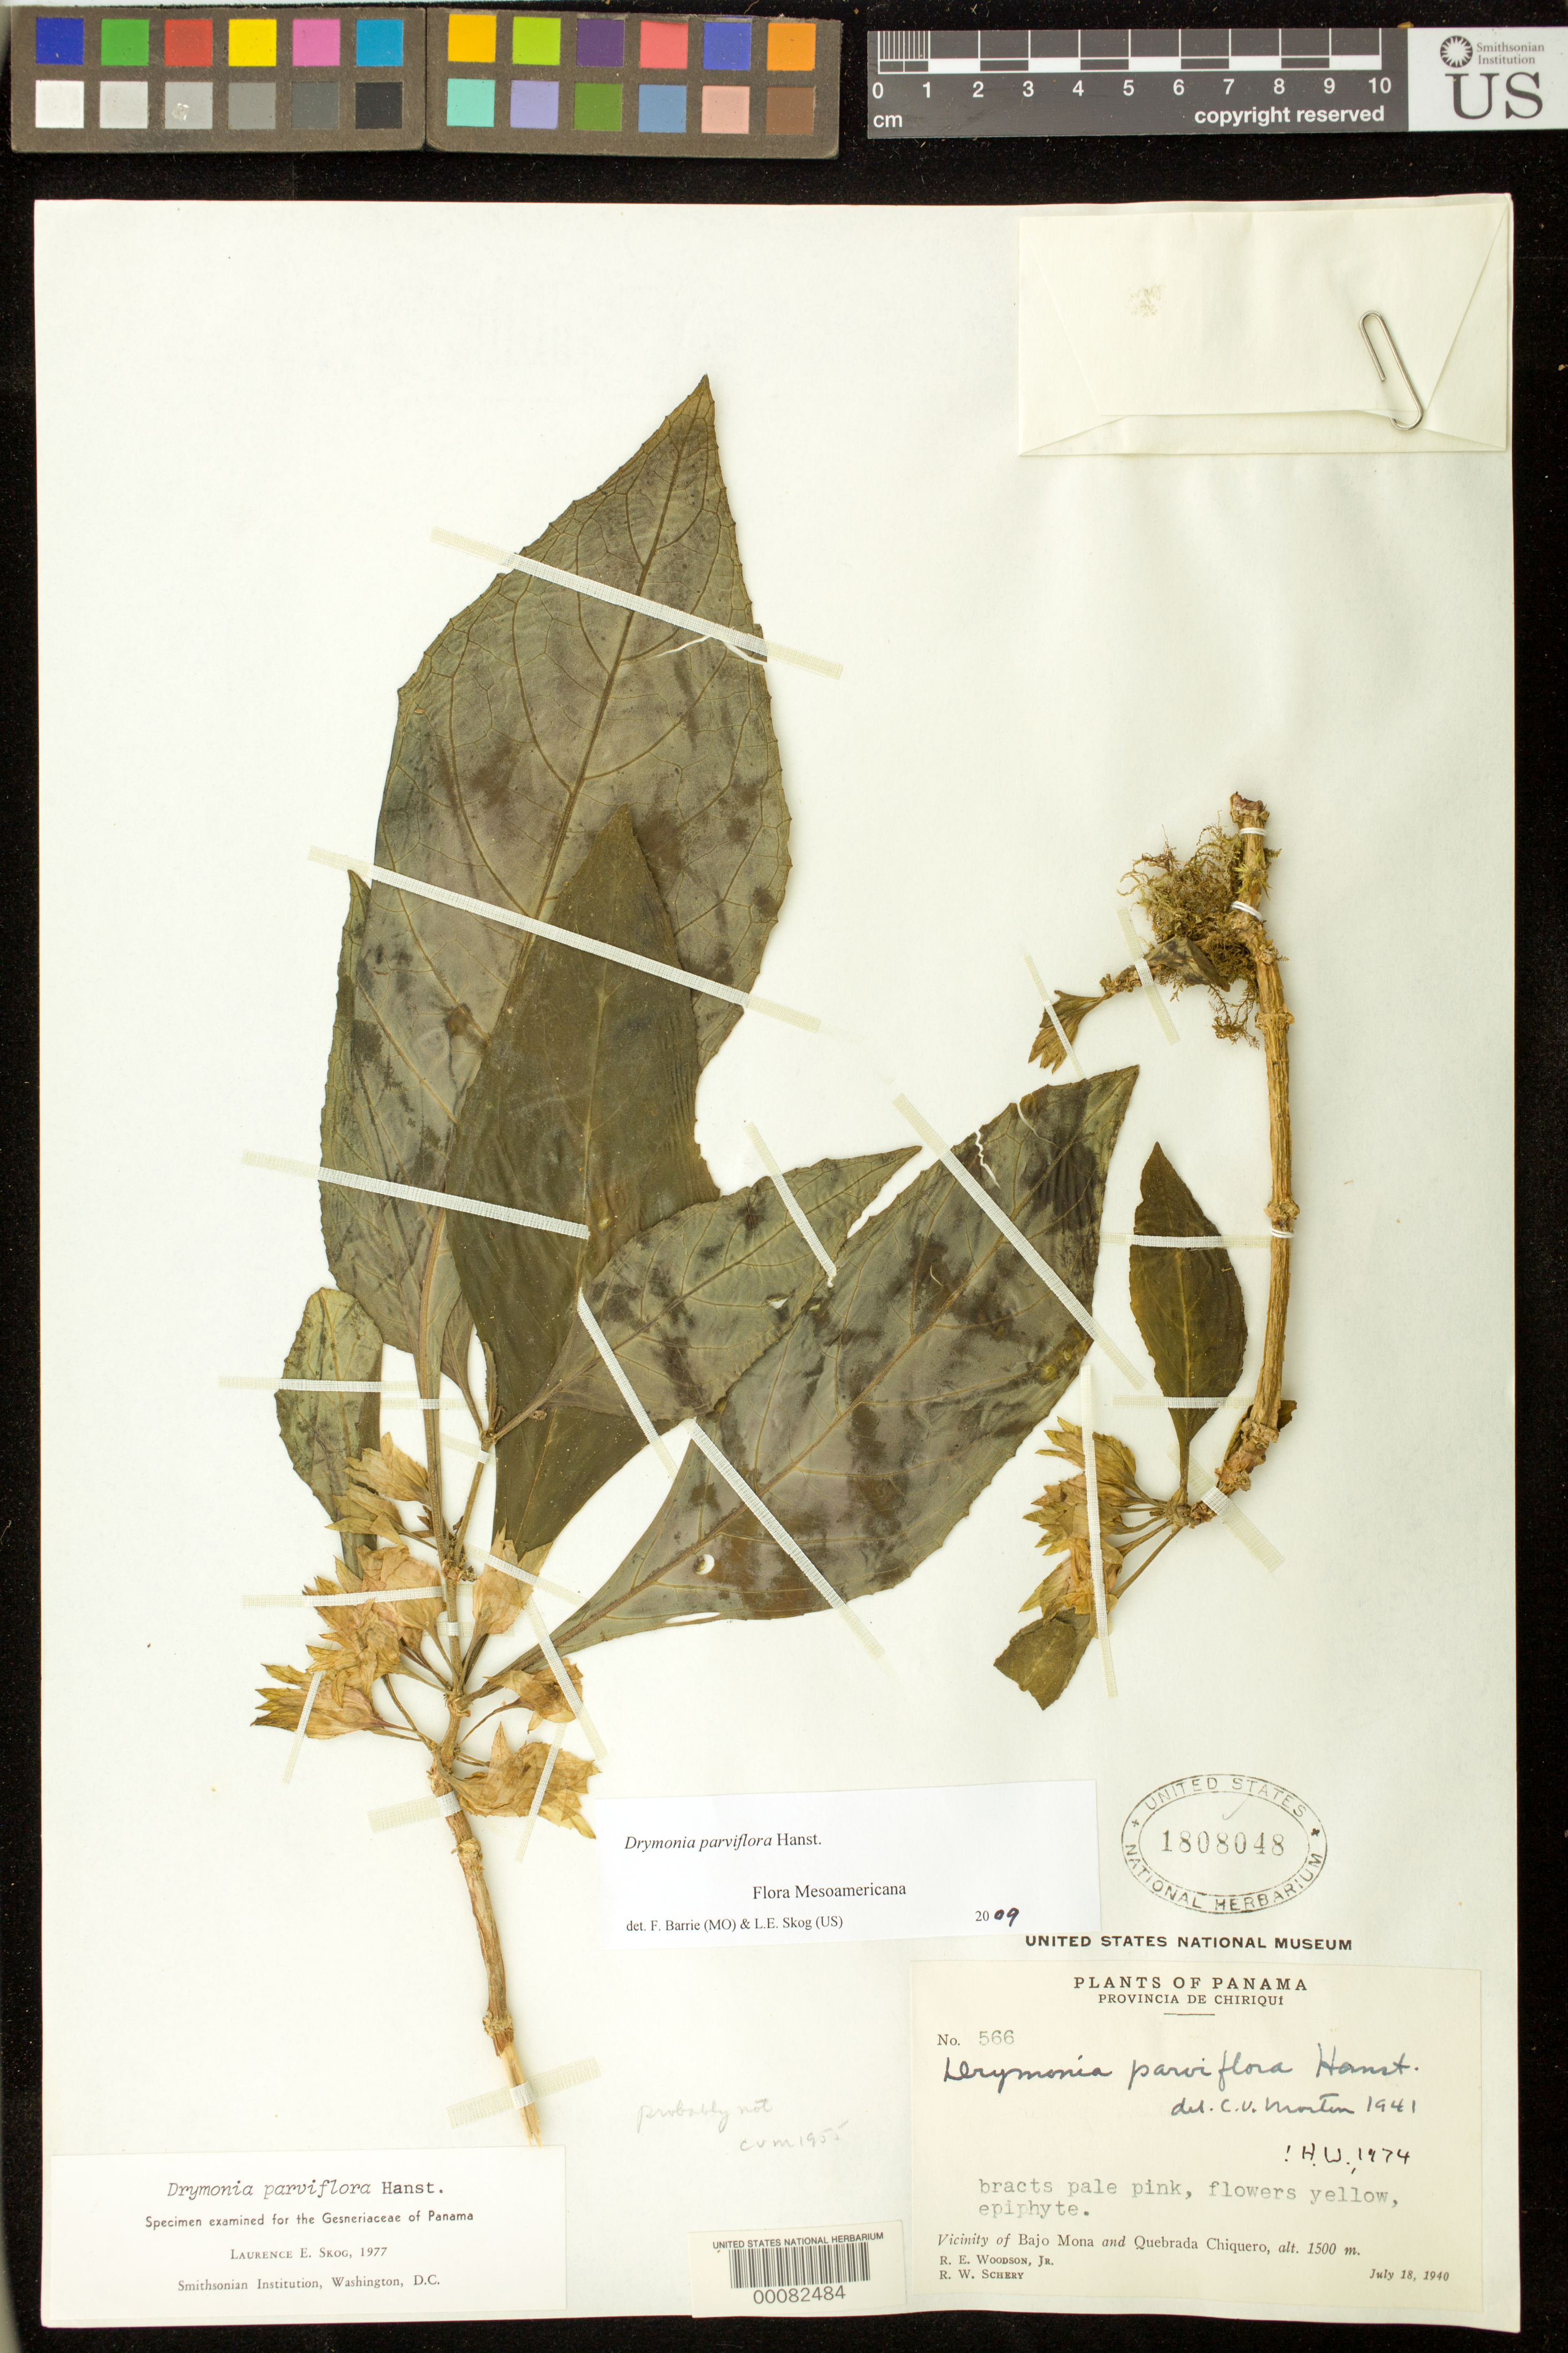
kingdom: Plantae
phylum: Tracheophyta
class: Magnoliopsida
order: Lamiales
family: Gesneriaceae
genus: Drymonia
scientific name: Drymonia parviflora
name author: Hanst.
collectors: R. E. Woodson & R. Shery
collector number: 566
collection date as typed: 18 Jul 1940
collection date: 1940-07-18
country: Panama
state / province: Chiriquí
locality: Vicinity of Bajo Mona and Quebrada Chiquero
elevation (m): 1500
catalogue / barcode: US 1808048